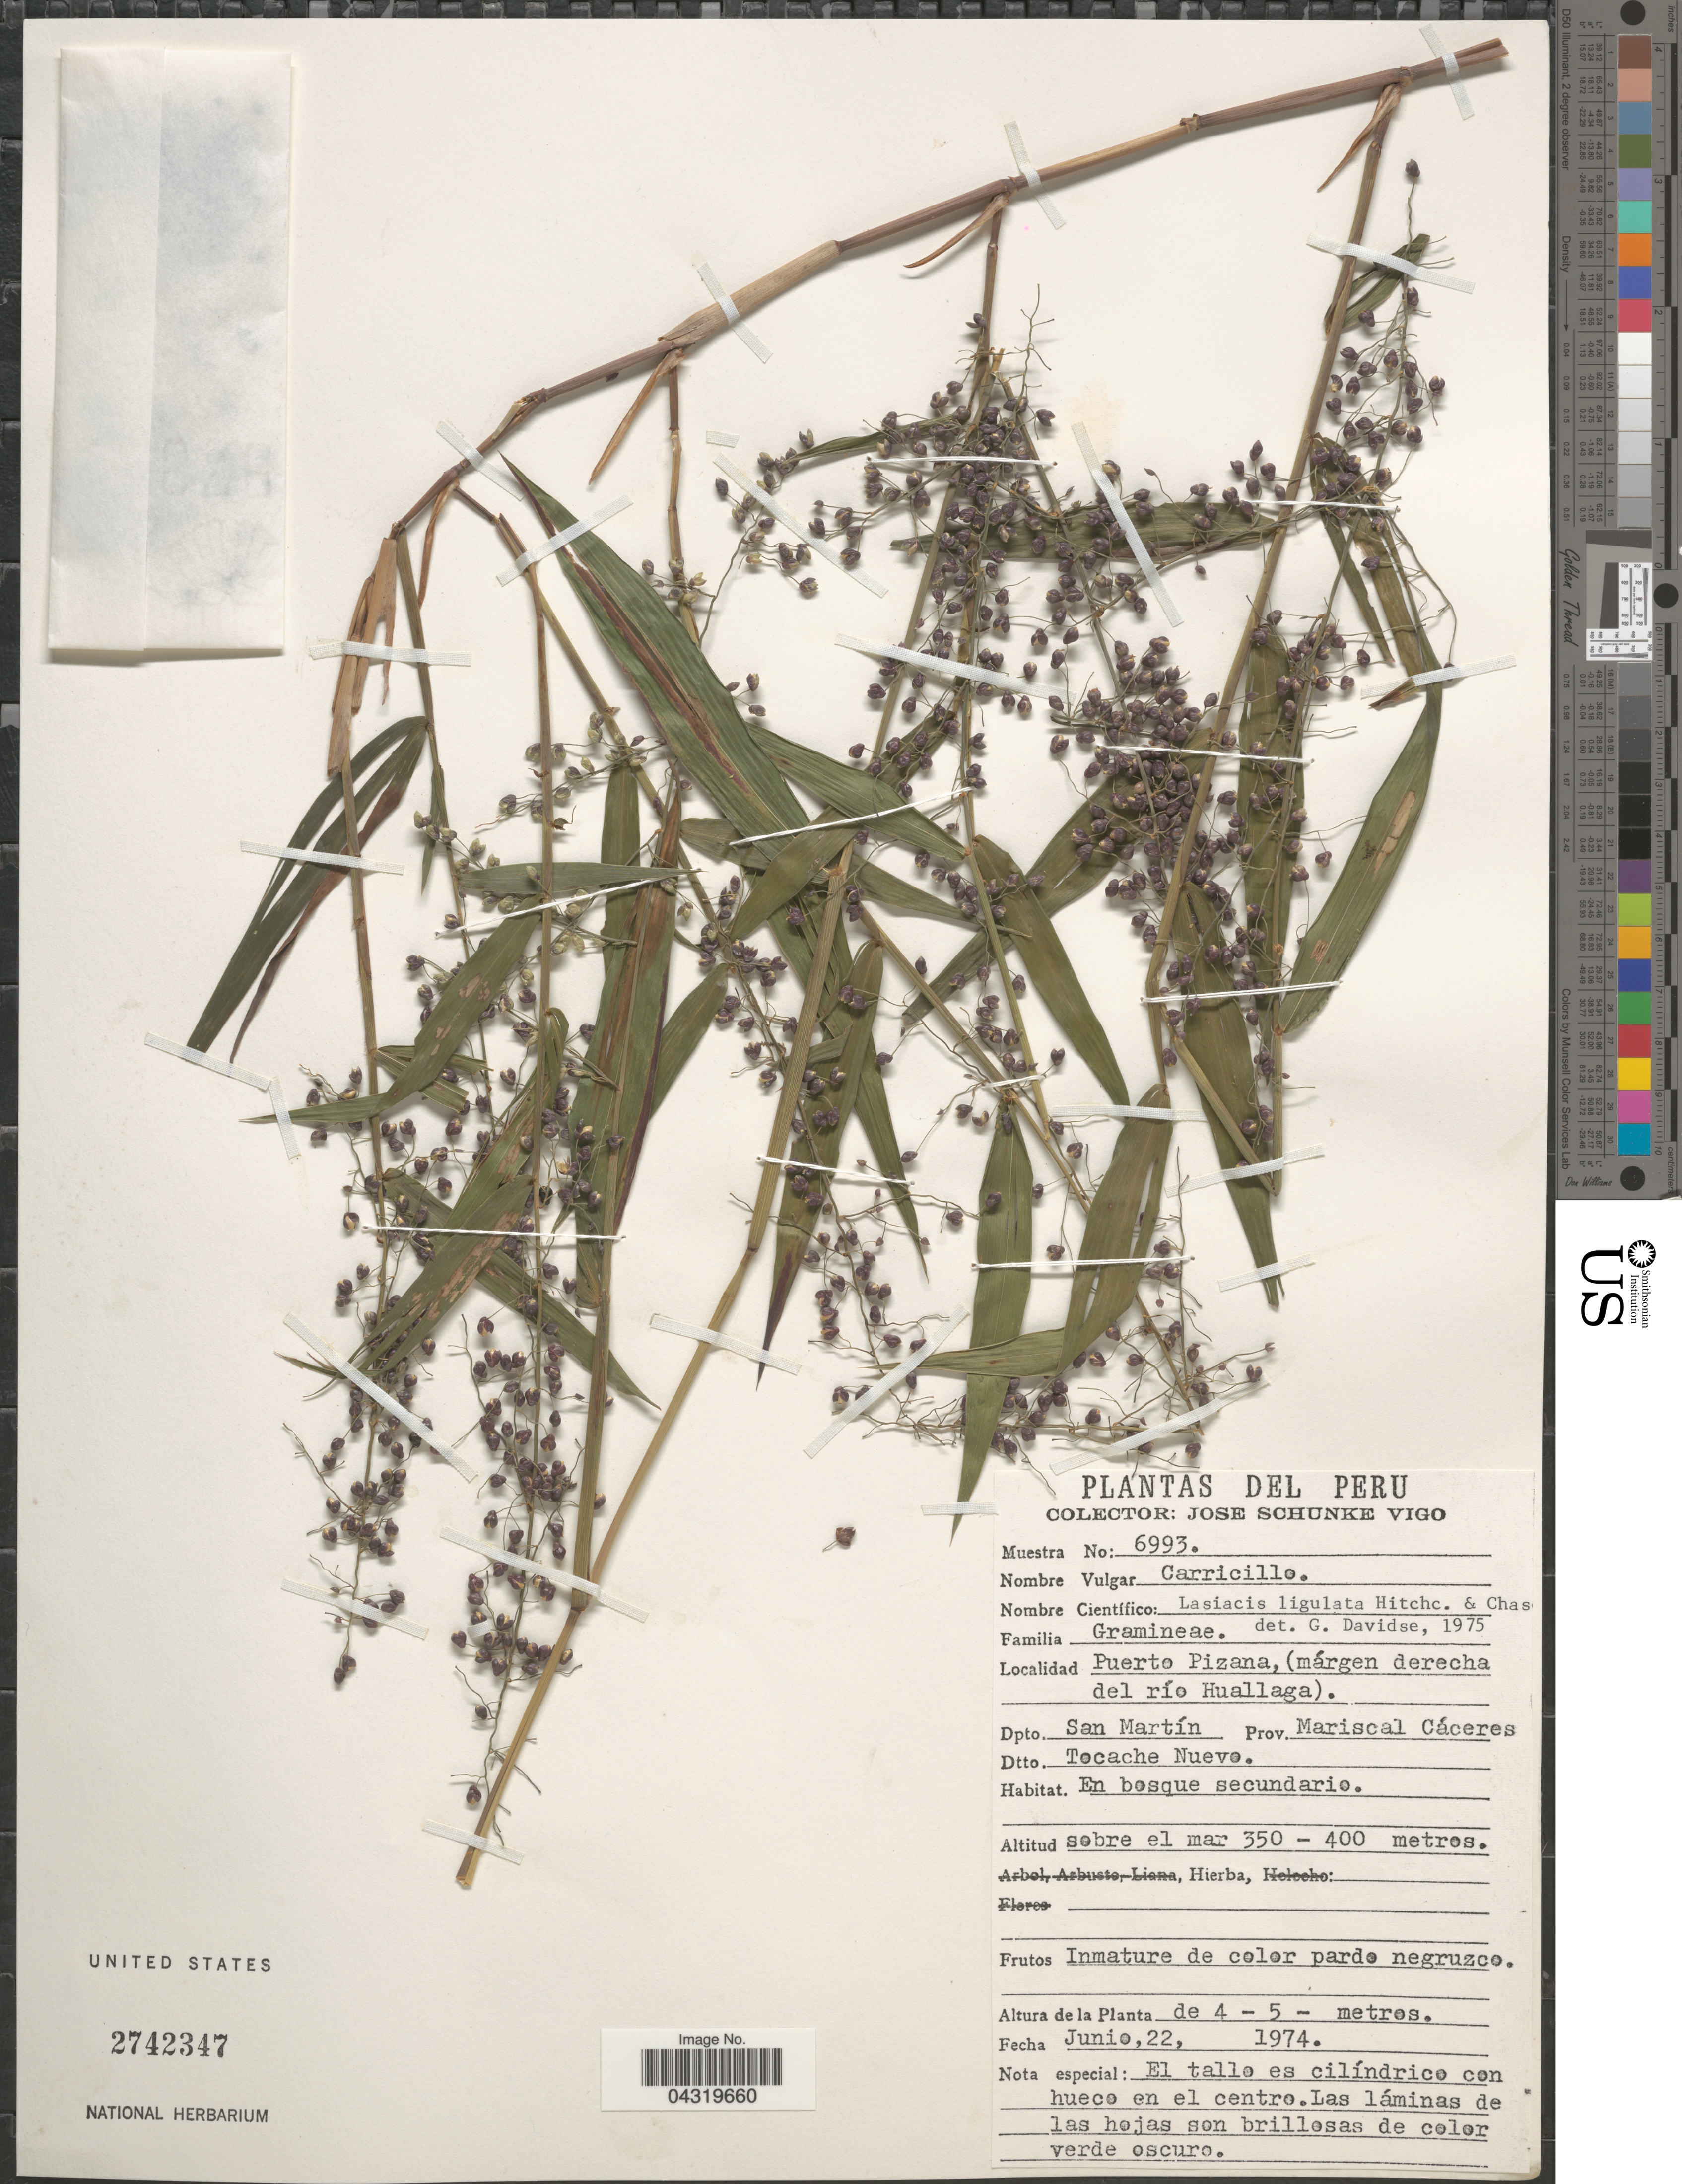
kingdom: Plantae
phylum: Tracheophyta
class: Liliopsida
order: Poales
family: Poaceae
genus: Lasiacis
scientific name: Lasiacis ligulata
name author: Hitchc. & Chase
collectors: J. Schunke Vigo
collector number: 6993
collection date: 1974-06-22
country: Peru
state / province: San Martín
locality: Puerto Pizana, (márgen derecha del río Huallaga). Dpto. San Martín. Prov. Mariscal Cáceres. Dtto. Tocache Nuevo.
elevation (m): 350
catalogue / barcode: US 2742347